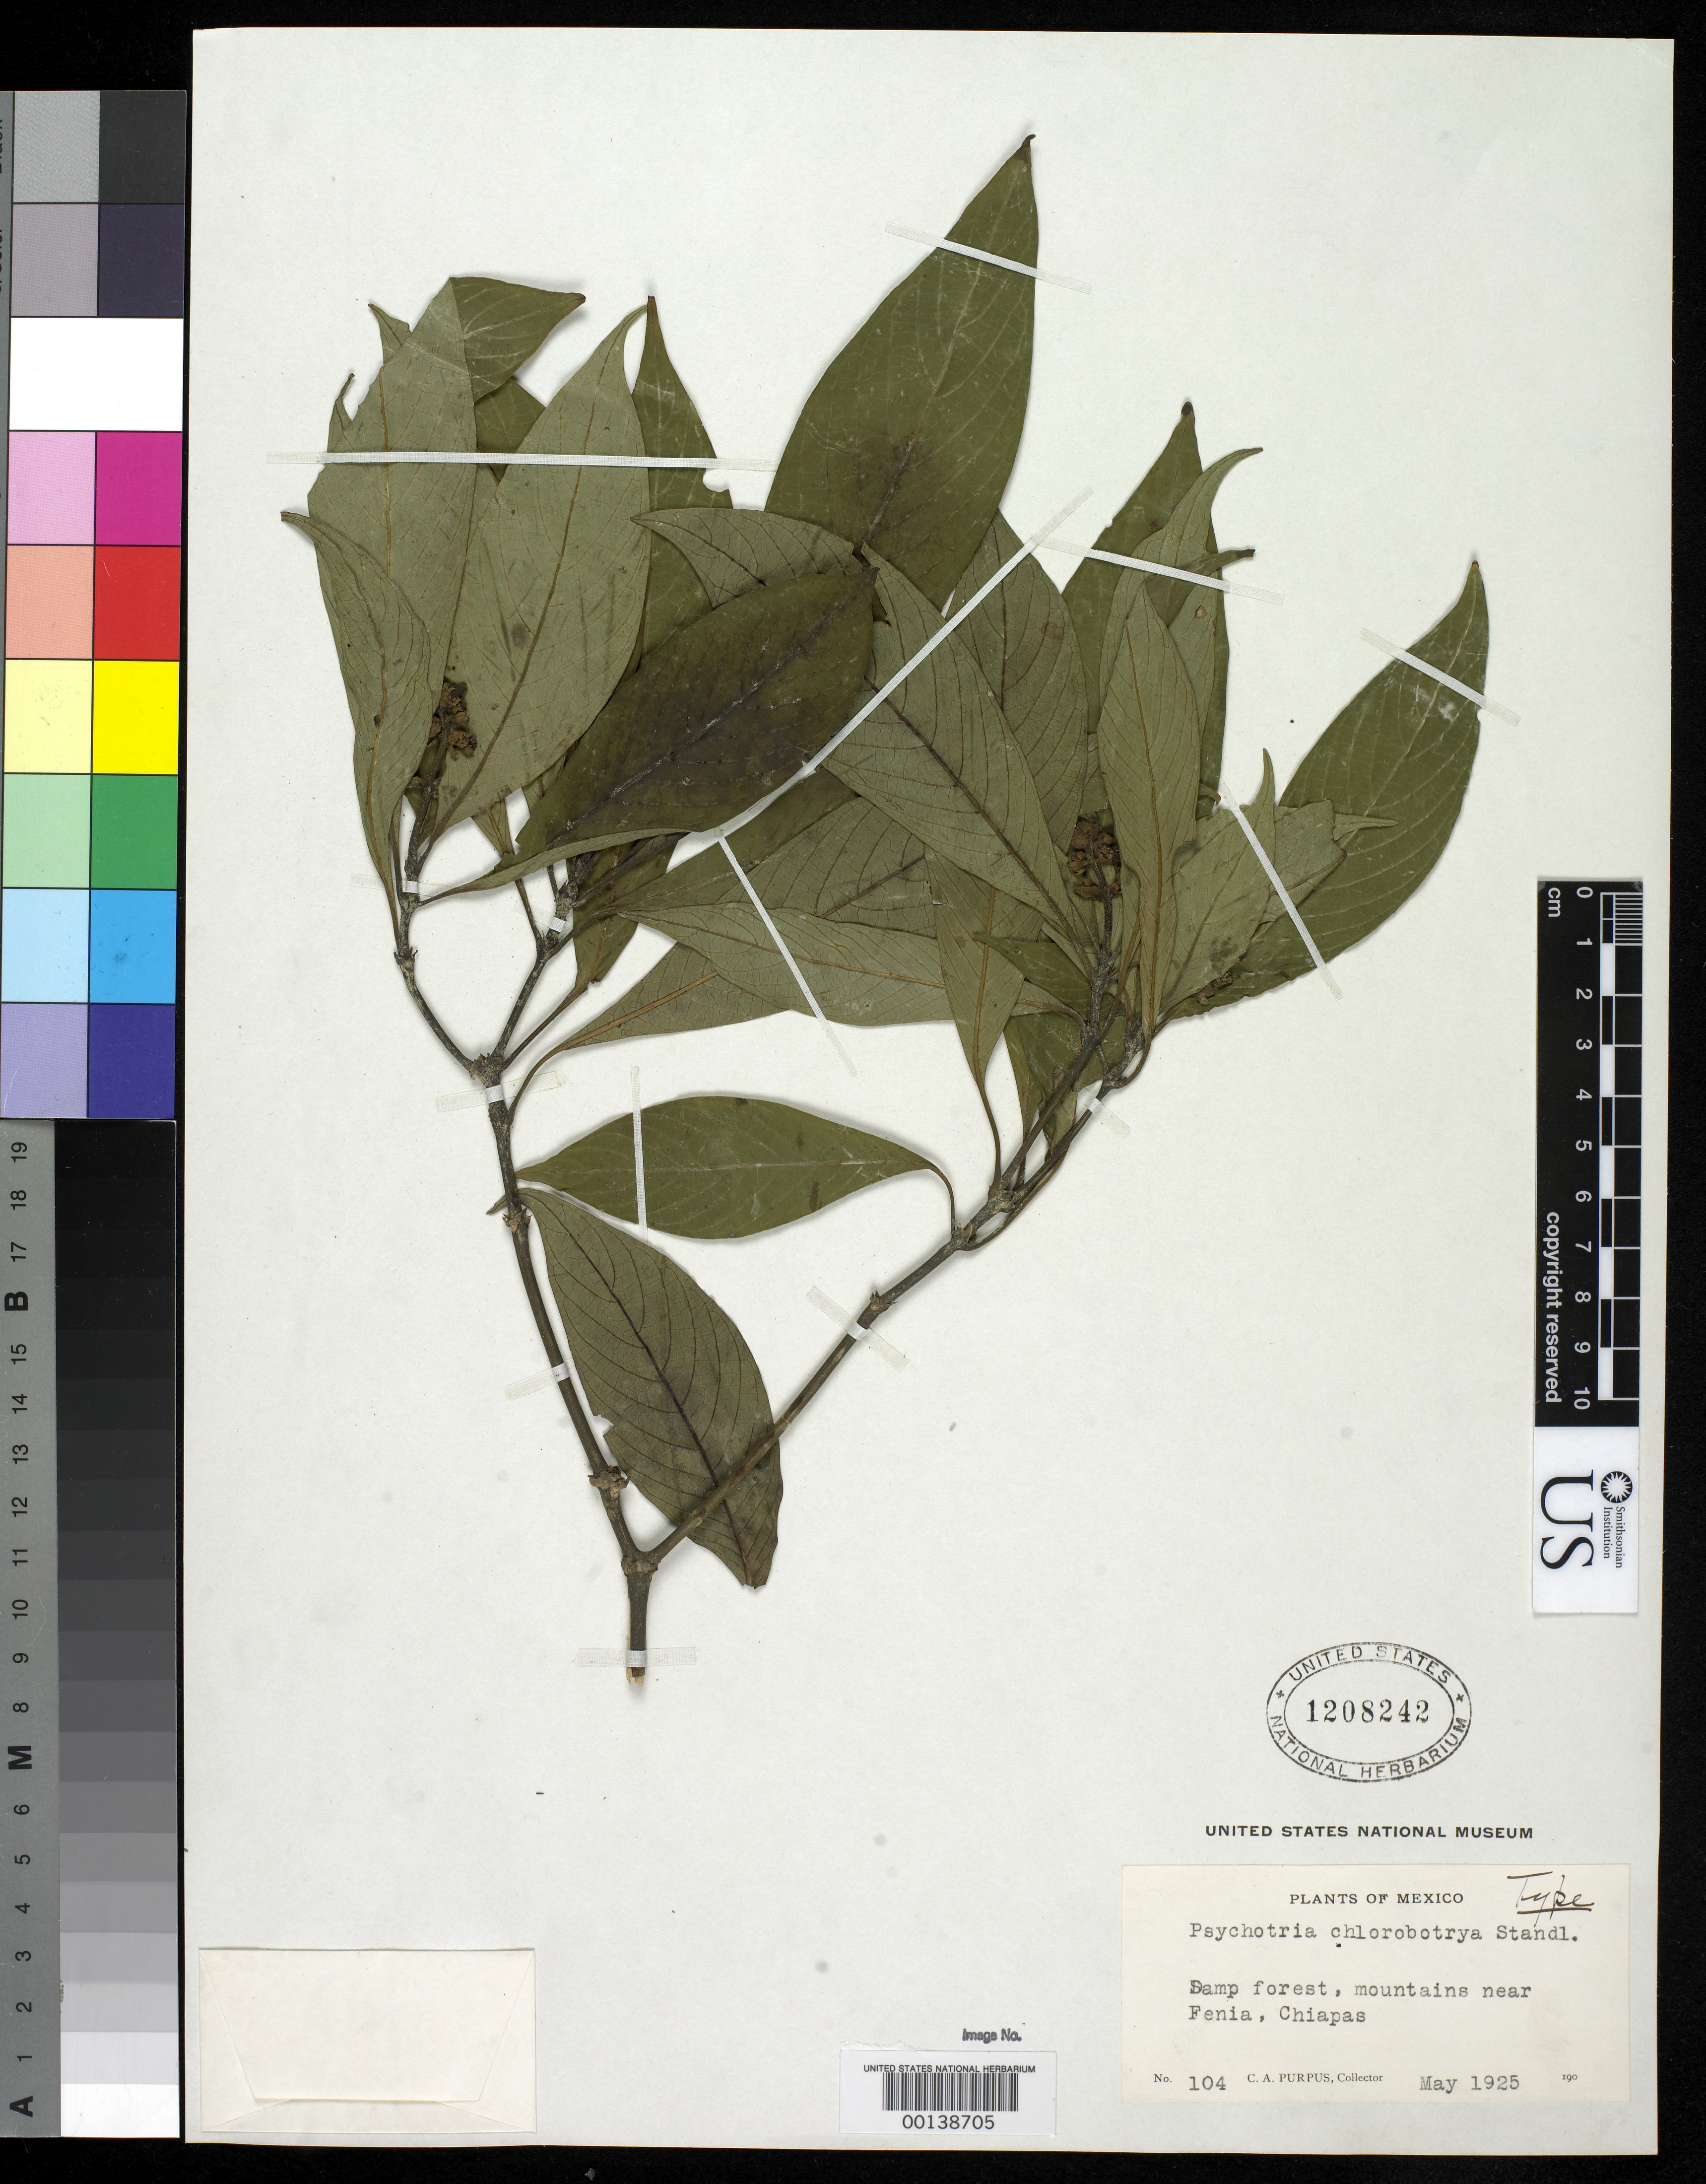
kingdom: Plantae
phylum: Tracheophyta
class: Magnoliopsida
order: Gentianales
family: Rubiaceae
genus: Psychotria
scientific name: Psychotria chlorobotrya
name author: Standl.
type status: Holotype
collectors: C. A. Purpus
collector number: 104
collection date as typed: May 1925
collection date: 1925-05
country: Mexico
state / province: Chiapas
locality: Mountains near Fenix.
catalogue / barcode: US 1208242